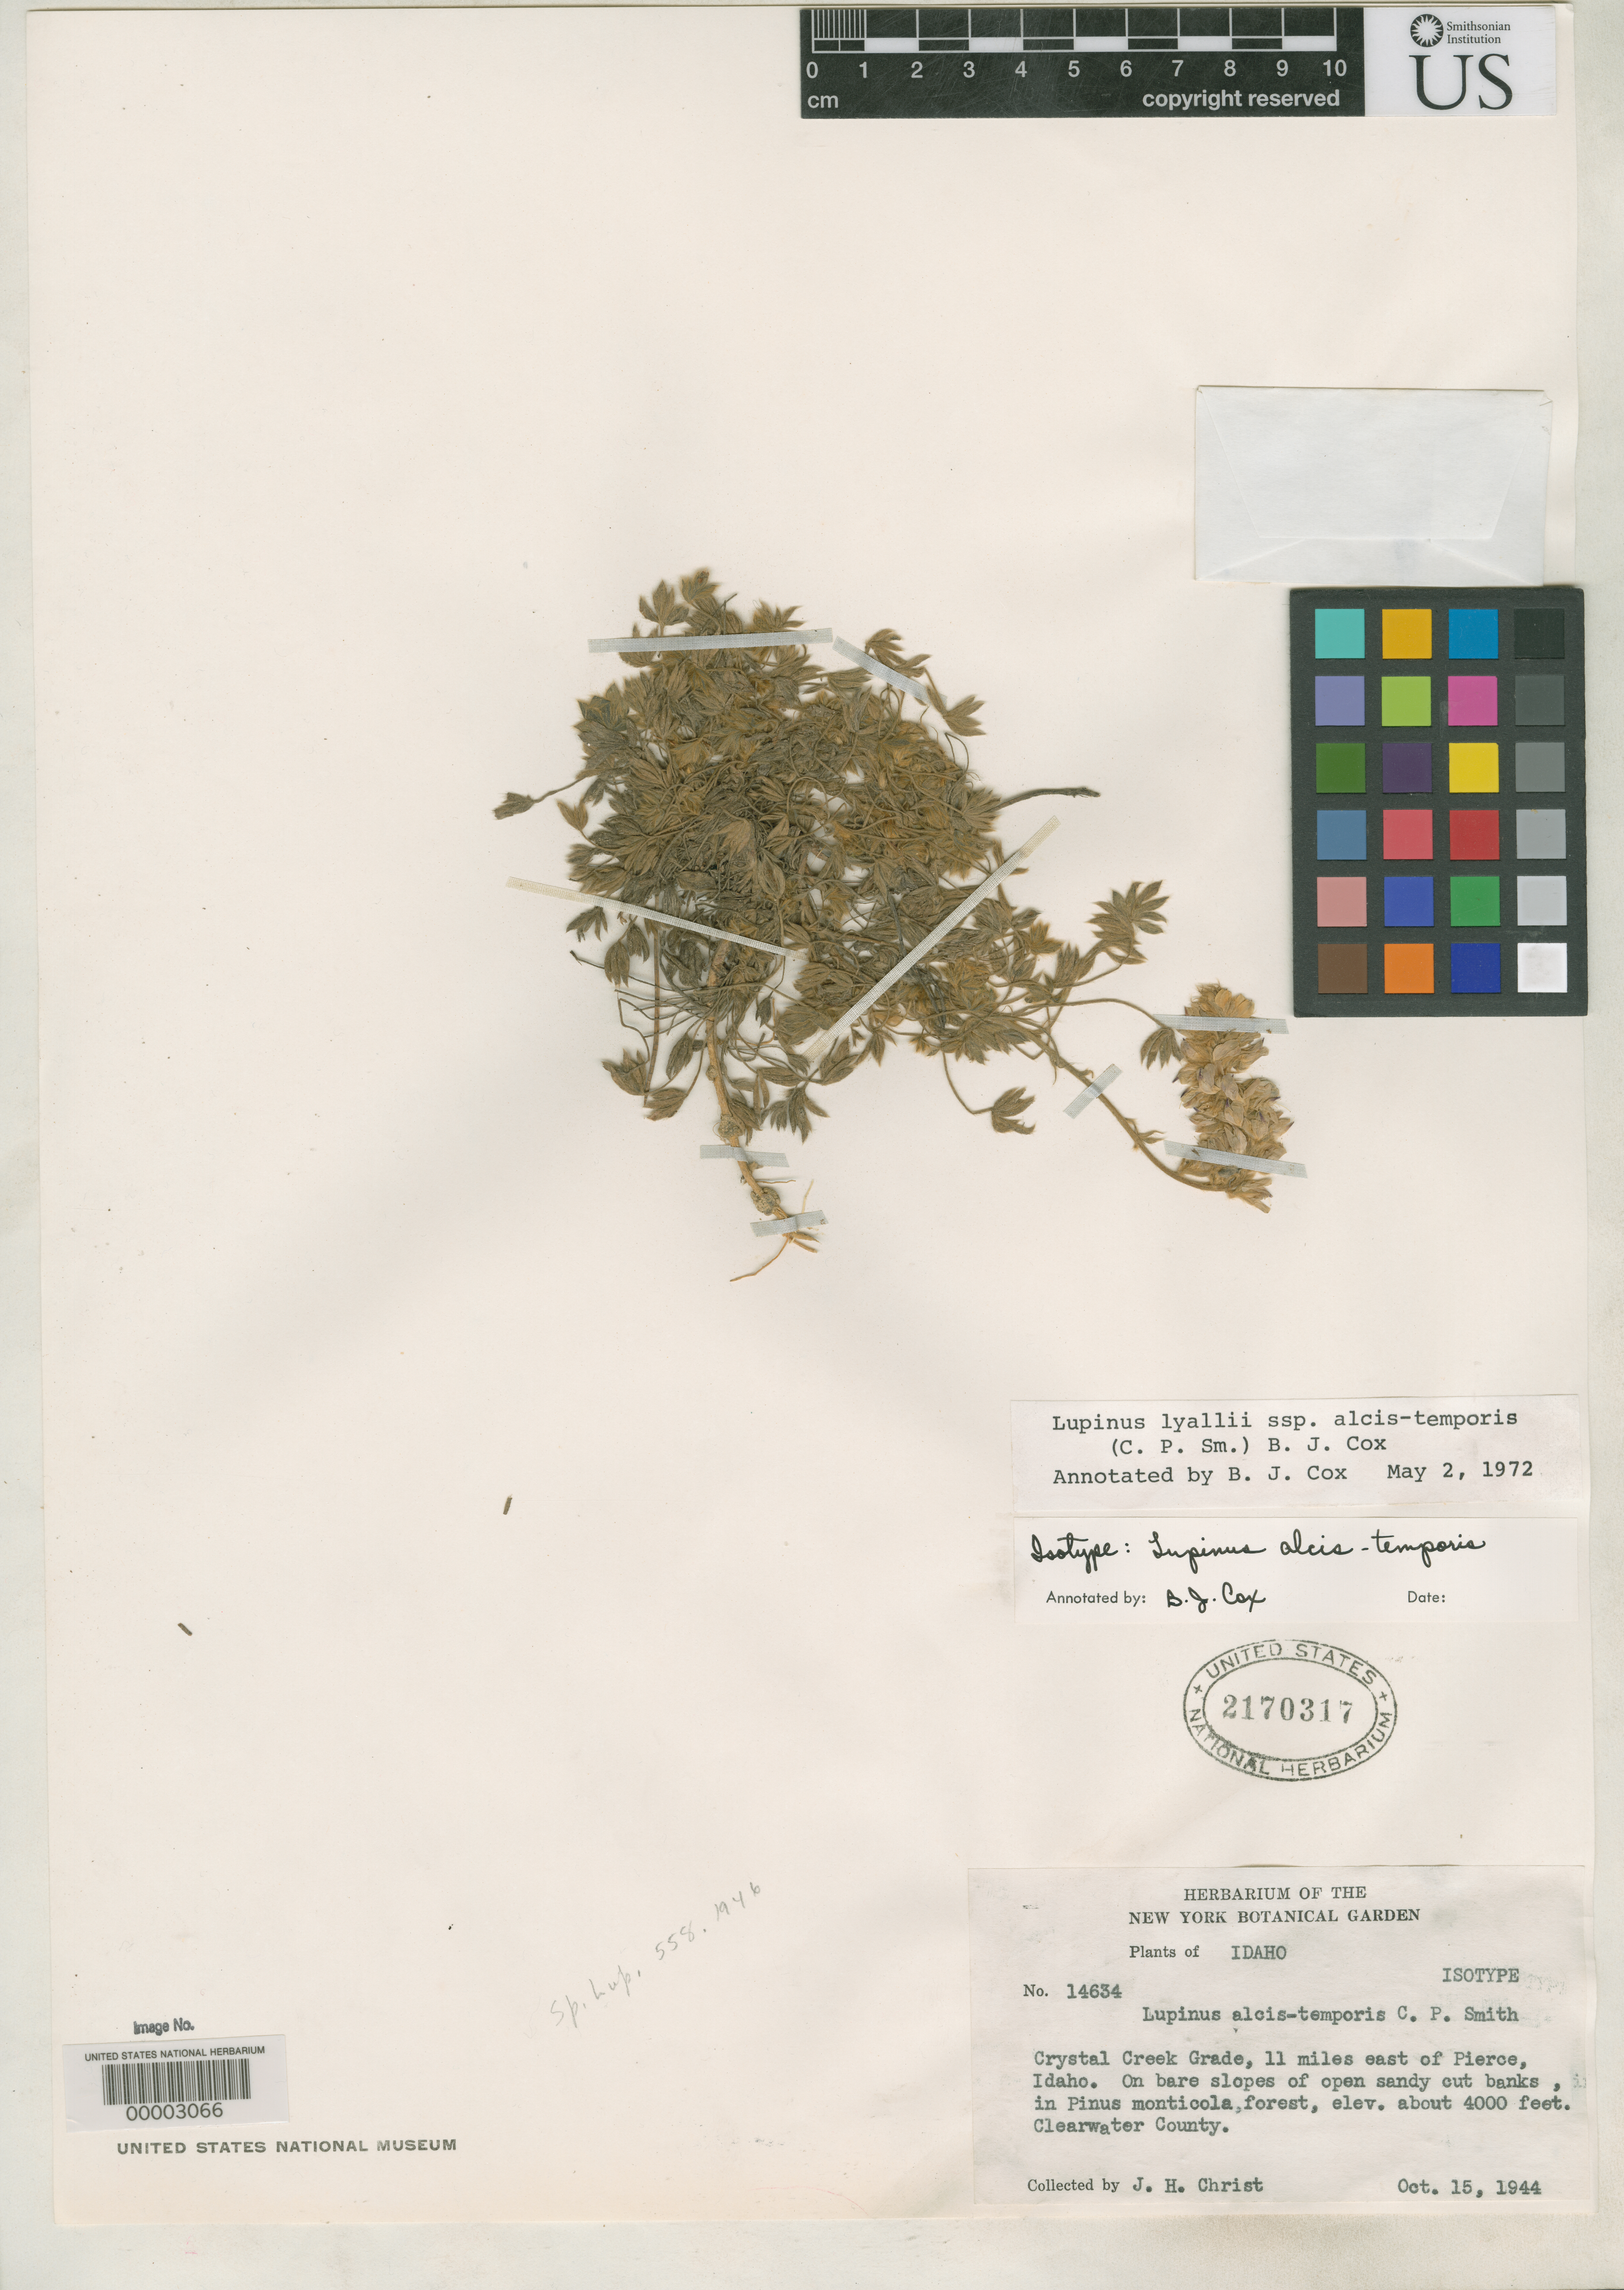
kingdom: Plantae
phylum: Tracheophyta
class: Magnoliopsida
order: Fabales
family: Fabaceae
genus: Lupinus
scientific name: Lupinus alcis-temporis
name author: C.P. Sm.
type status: Isotype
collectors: J. H. Christ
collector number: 14634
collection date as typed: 15 Oct 1944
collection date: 1944-10-15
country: United States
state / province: Idaho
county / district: Clearwater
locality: Pierce, 11 km E, Crystal Creek Grade.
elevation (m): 1219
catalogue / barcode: US 2170317